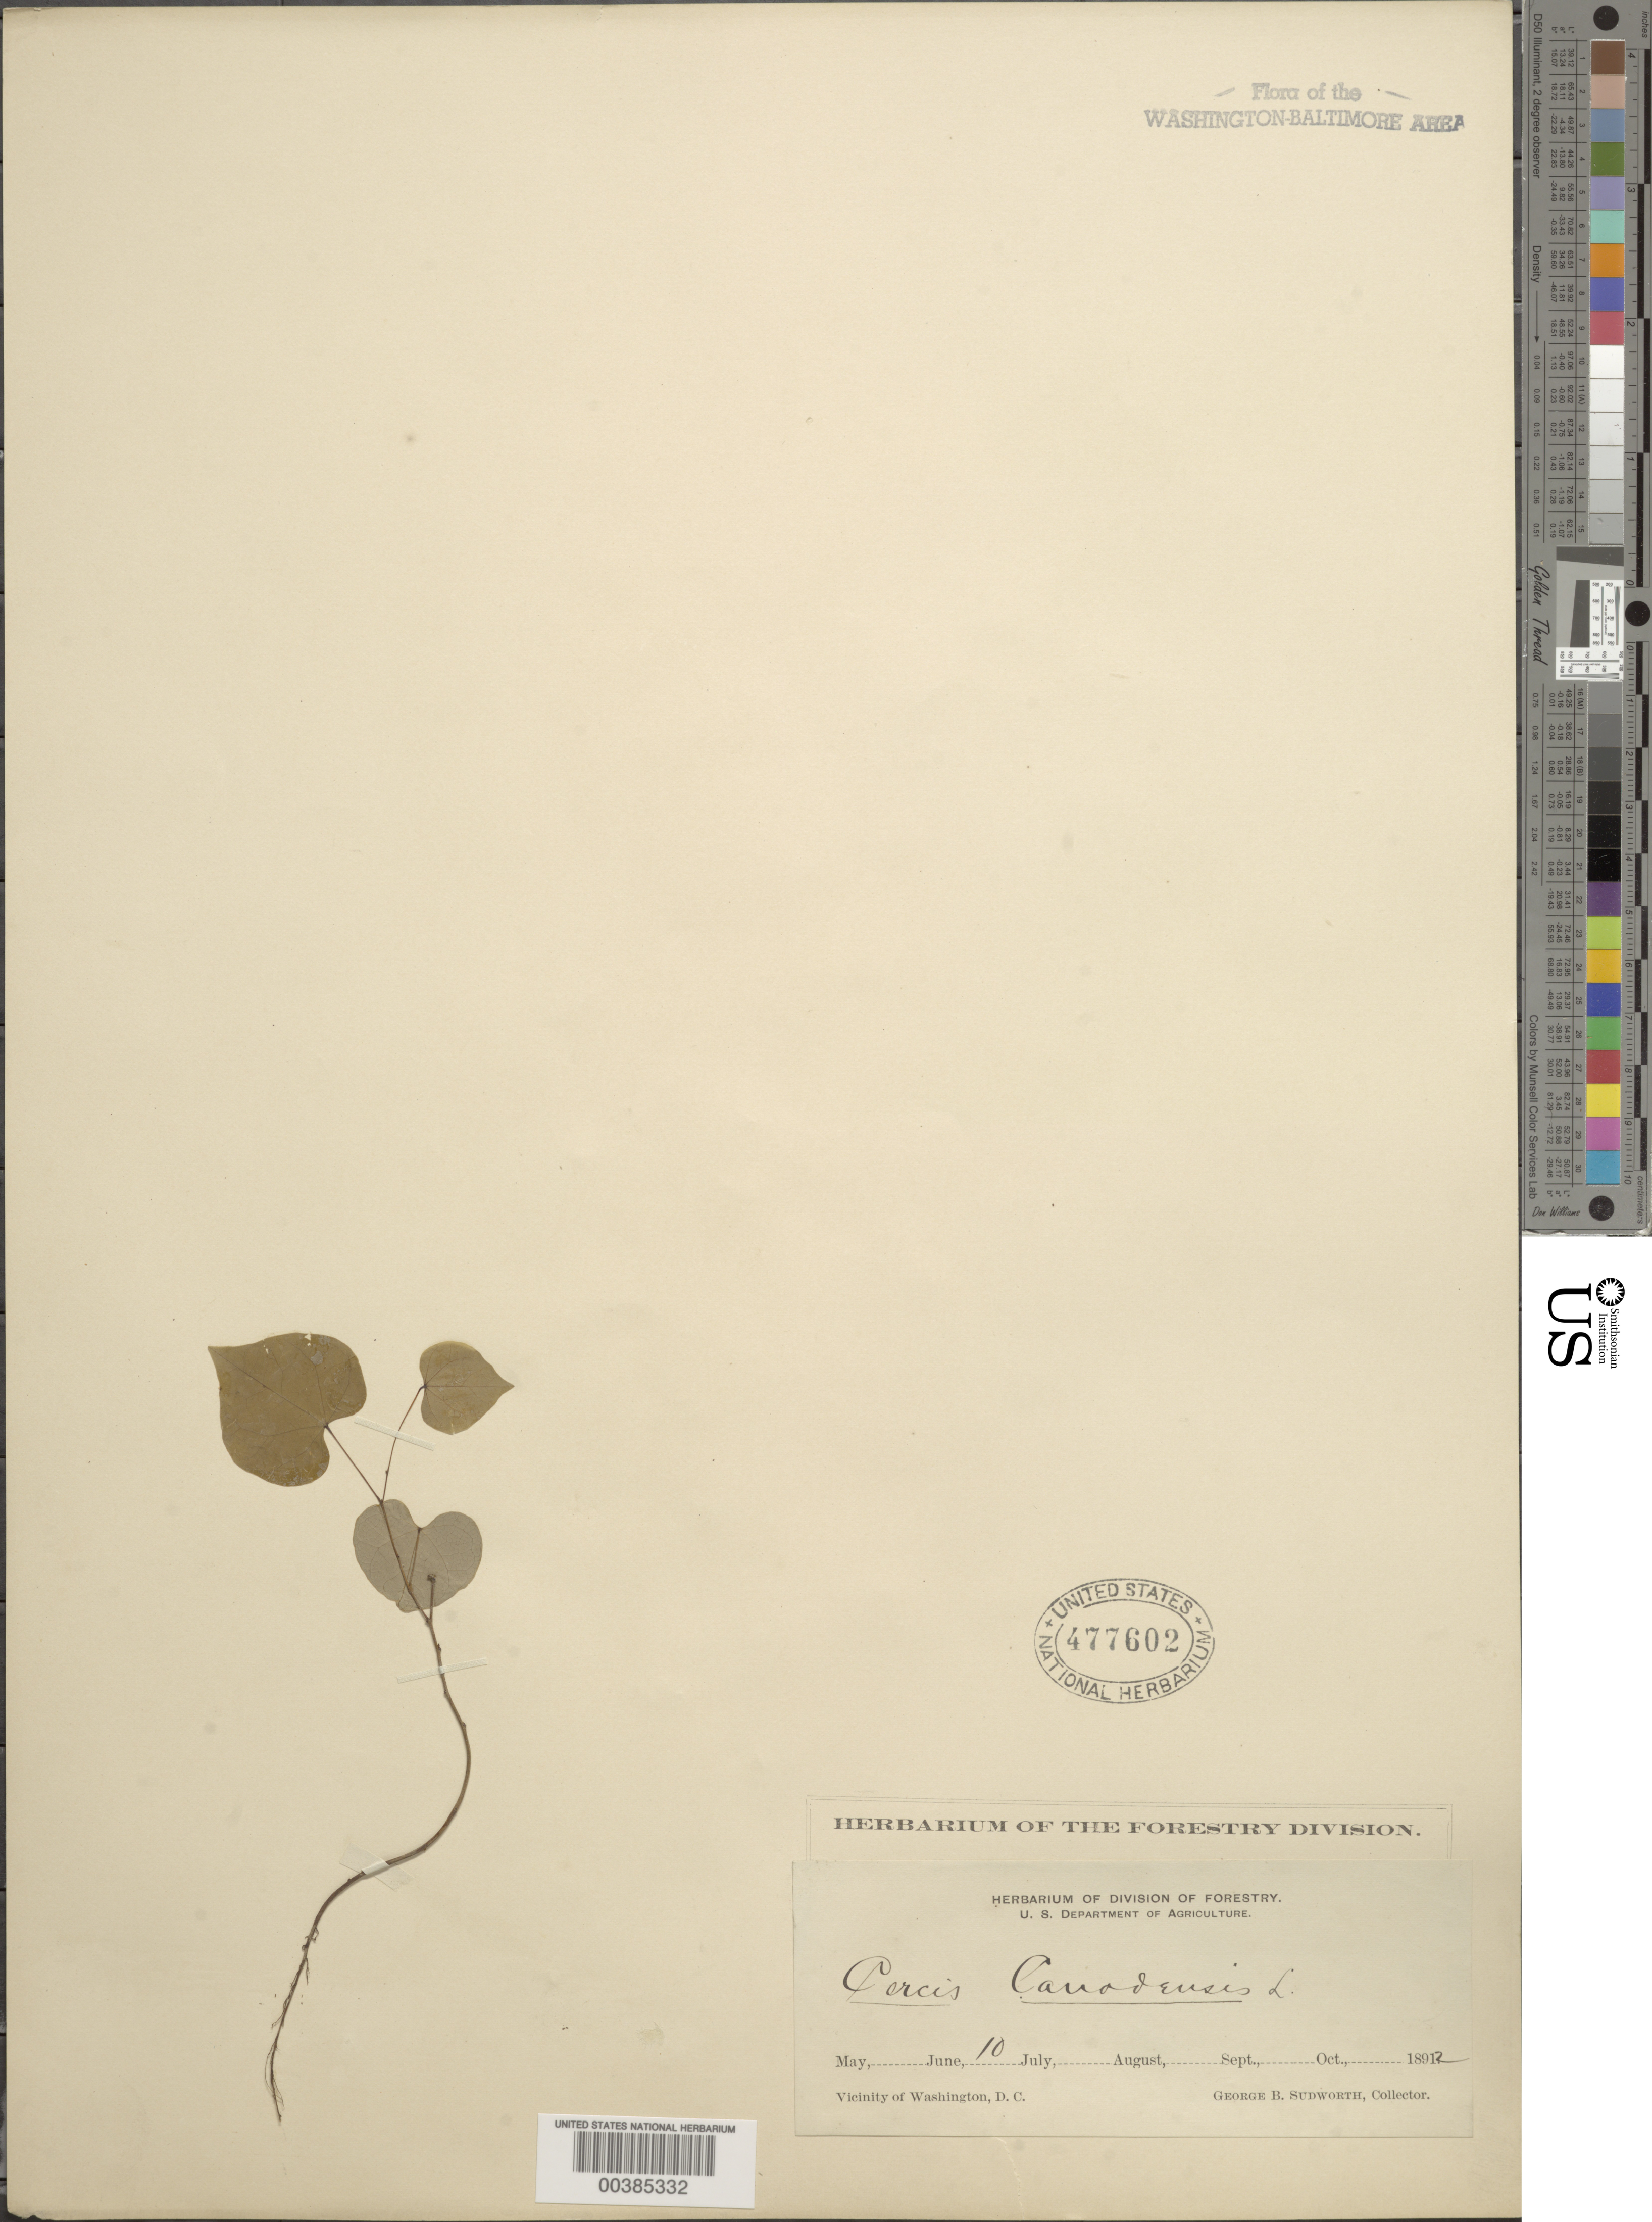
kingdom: Plantae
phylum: Tracheophyta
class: Magnoliopsida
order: Fabales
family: Fabaceae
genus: Cercis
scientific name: Cercis canadensis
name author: L.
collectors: G. B. Sudworth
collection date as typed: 10 Jun 1892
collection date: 1892-06-10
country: United States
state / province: District of Columbia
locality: Washington DC area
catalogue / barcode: US 477602